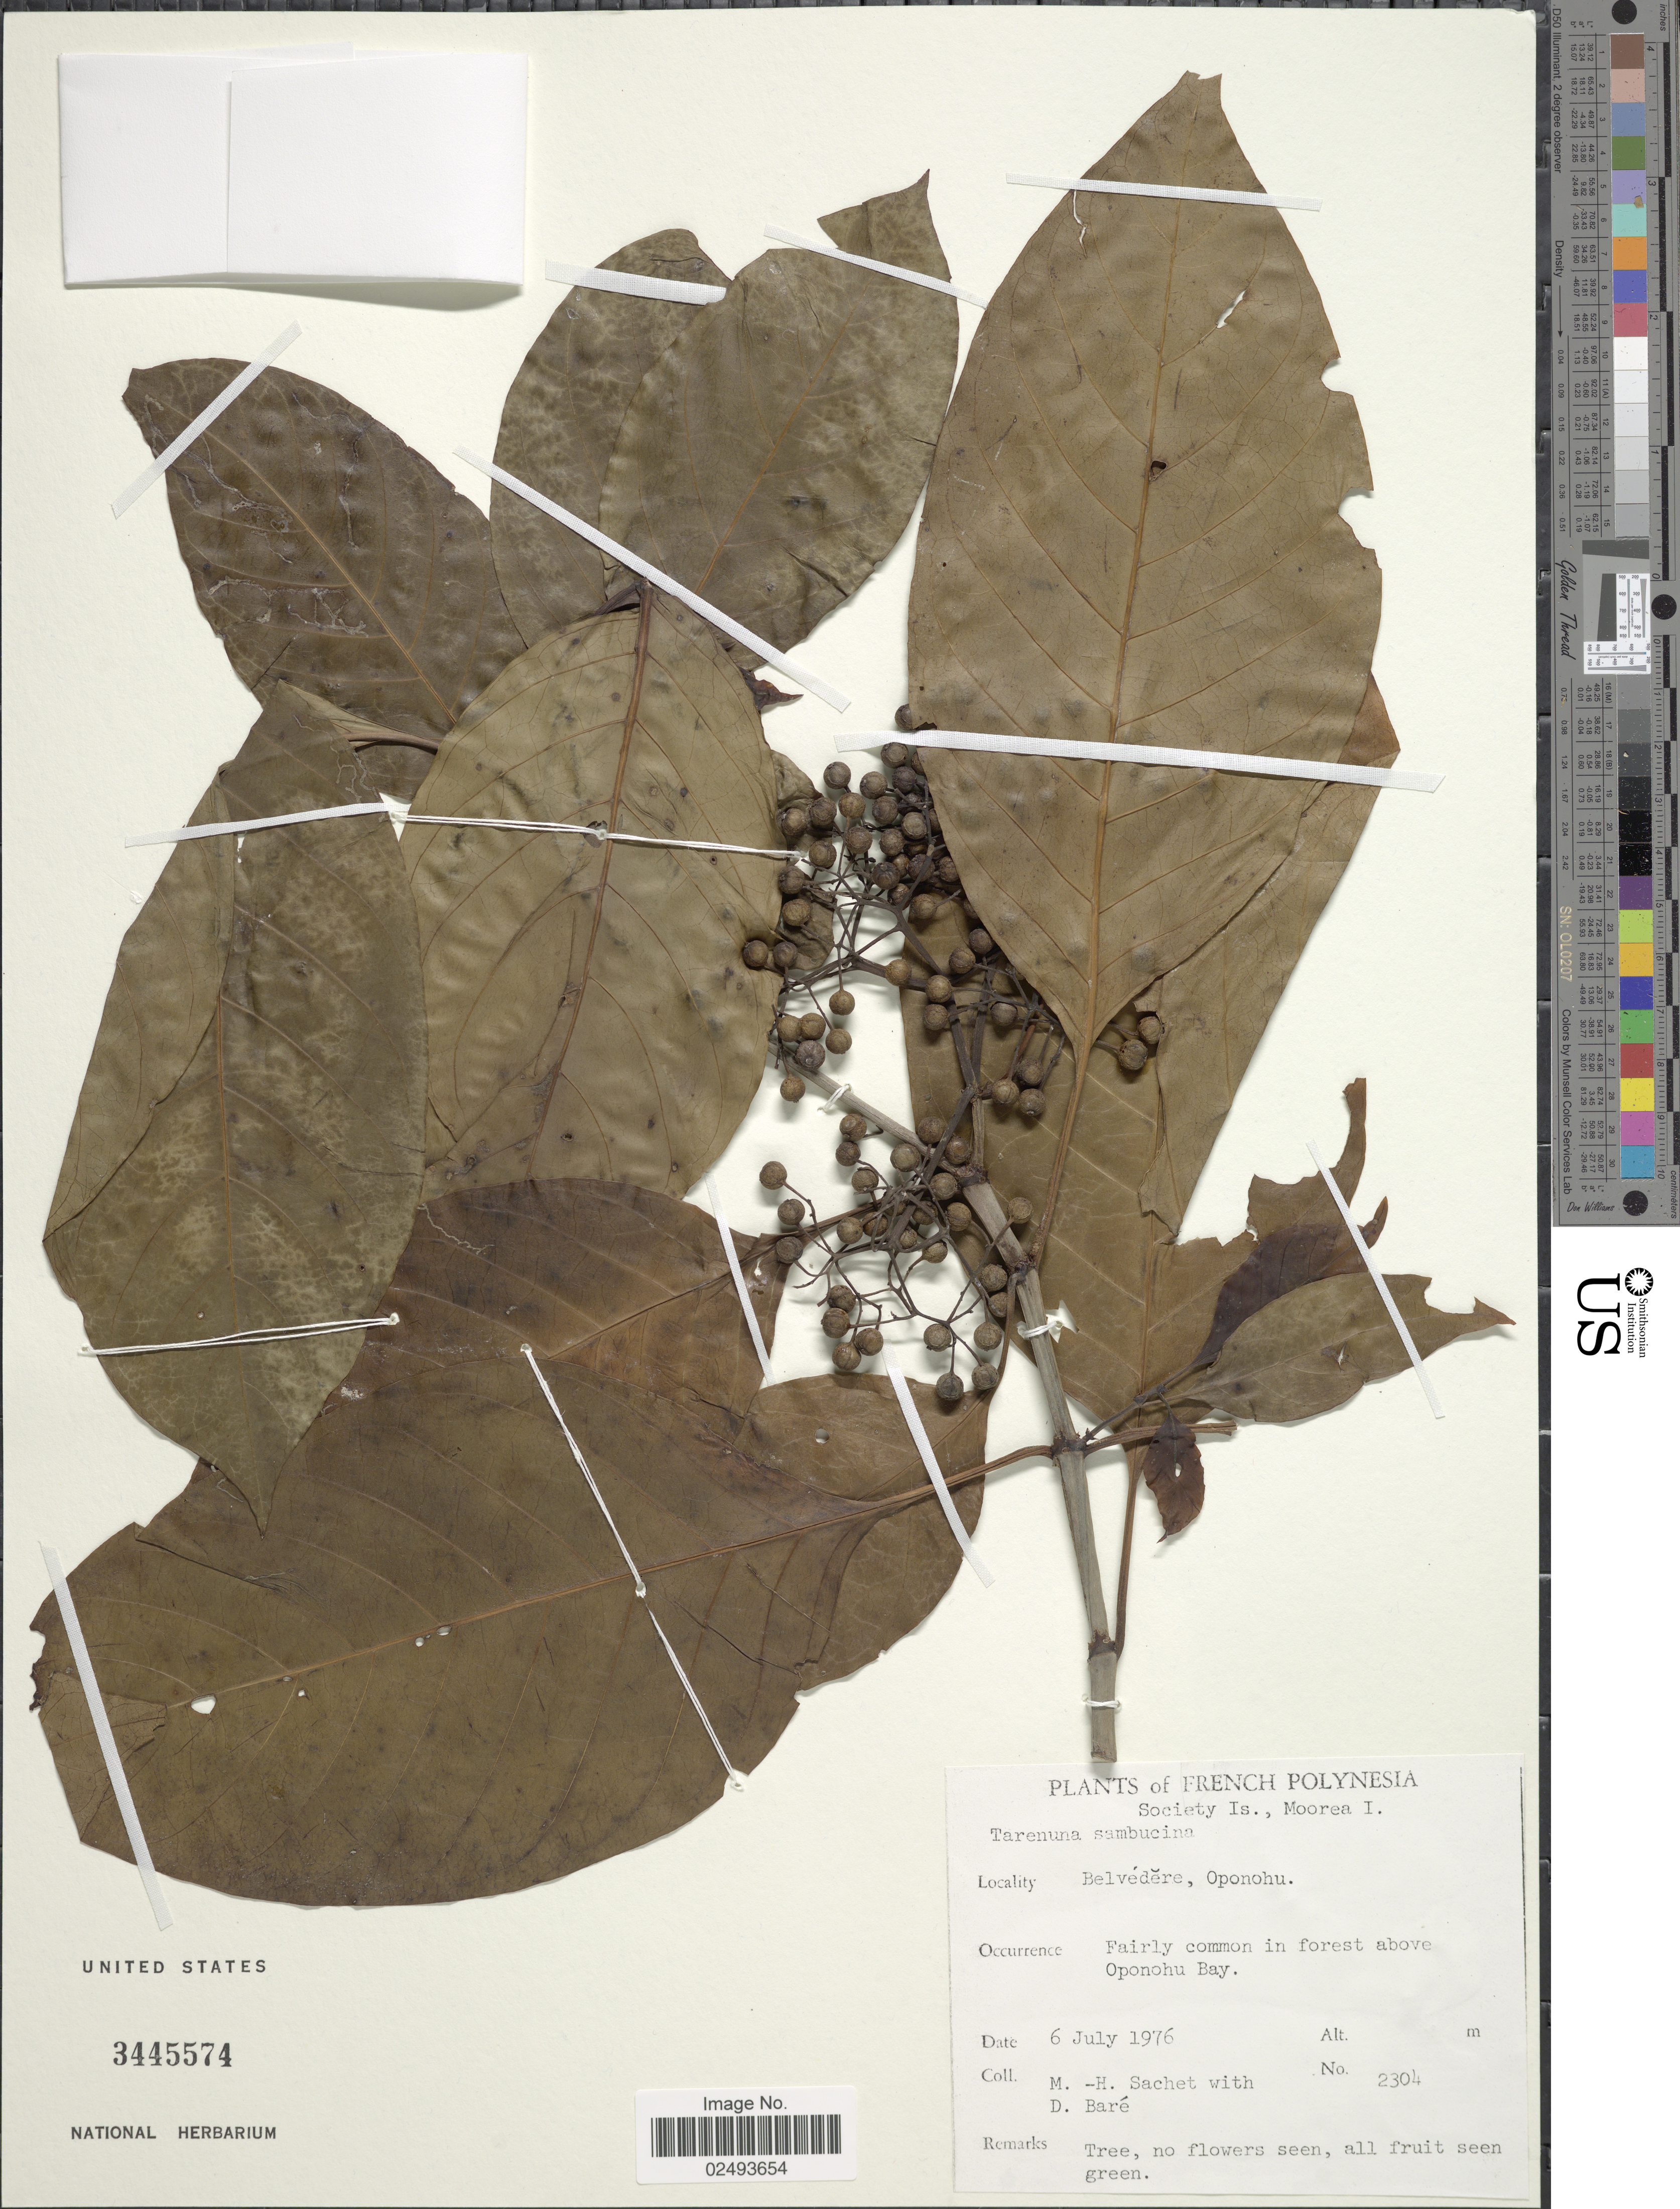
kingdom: Plantae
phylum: Tracheophyta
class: Magnoliopsida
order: Gentianales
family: Rubiaceae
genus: Tarenna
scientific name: Tarenna sambucina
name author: (G. Forst.) Drake ex Durand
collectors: M.-H. Sachet & D. Baré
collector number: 2304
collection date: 1976-07-06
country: French Polynesia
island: Moorea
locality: Society Is., Moorea I., Belvedere, Oponohu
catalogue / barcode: US 3445574